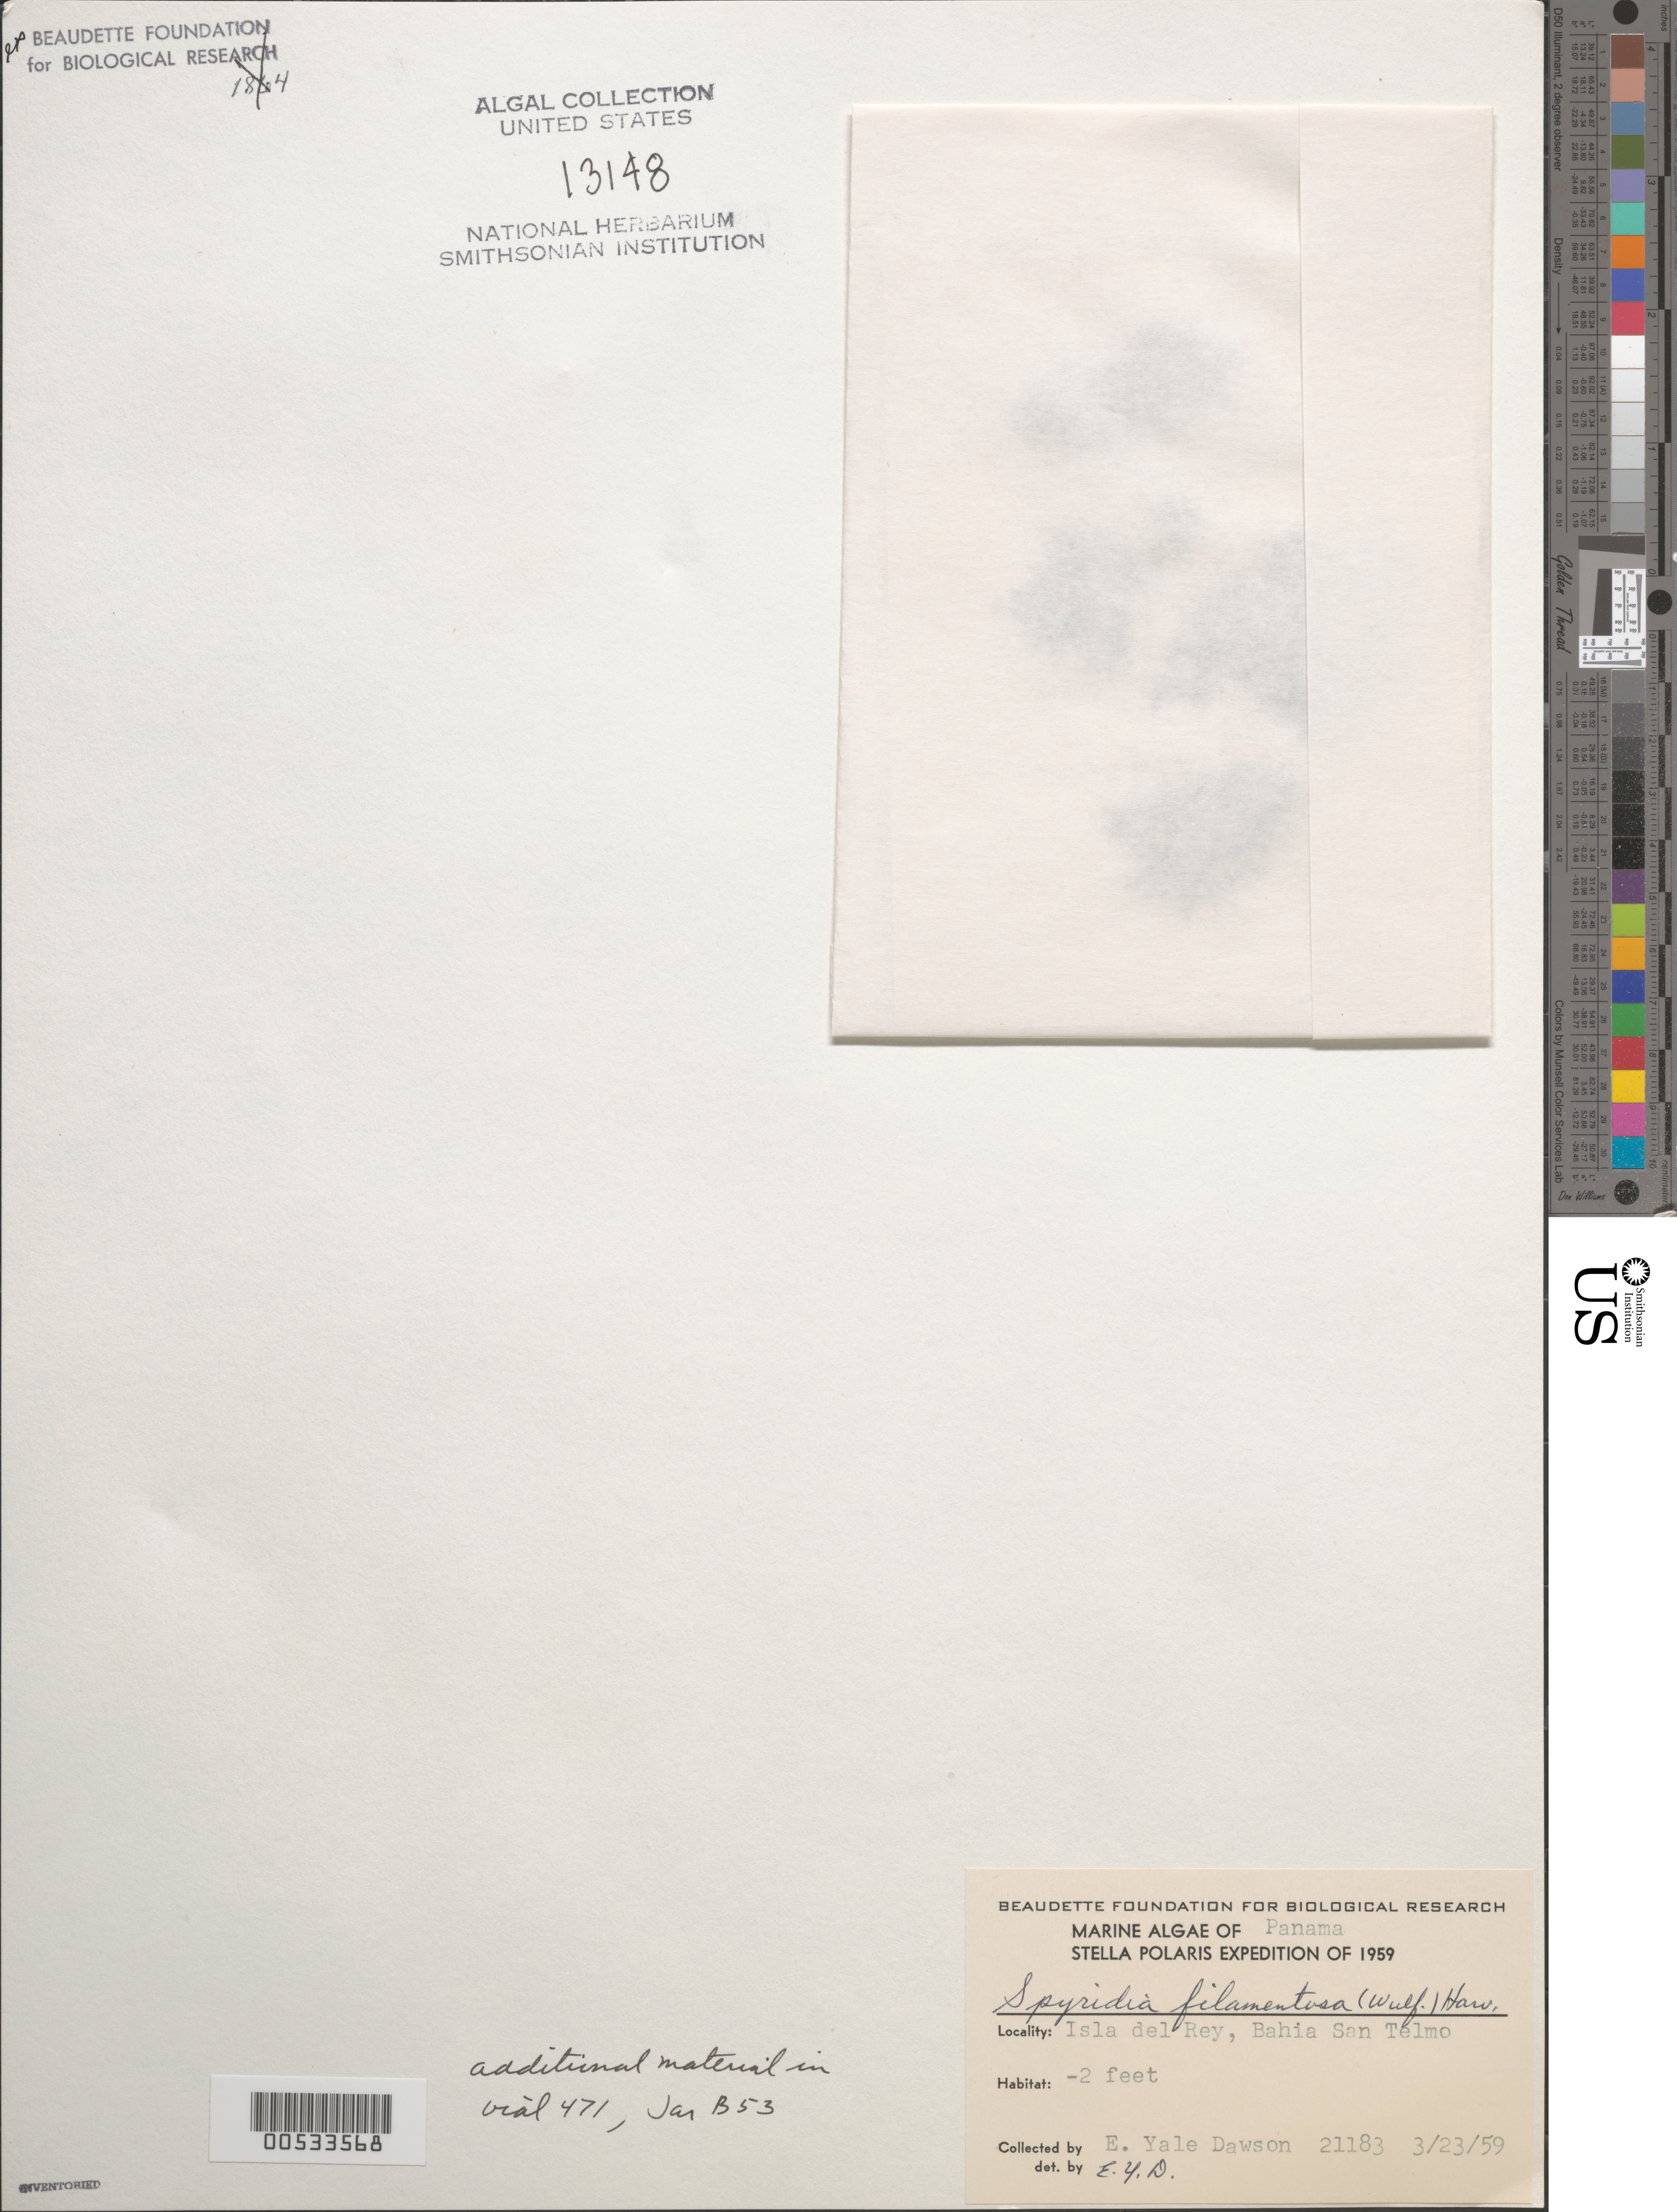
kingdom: Plantae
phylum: Rhodophyta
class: Florideophyceae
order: Ceramiales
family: Spyridiaceae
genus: Spyridia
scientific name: Spyridia filamentosa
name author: (Wulfen) Harv.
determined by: Dawson, E. Y.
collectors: E. Y. Dawson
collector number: EYD 21183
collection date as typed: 23 Mar 1959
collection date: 1959-03-23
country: Panama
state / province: Panamá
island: del Rey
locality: Bahia San Telmo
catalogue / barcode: US 13148